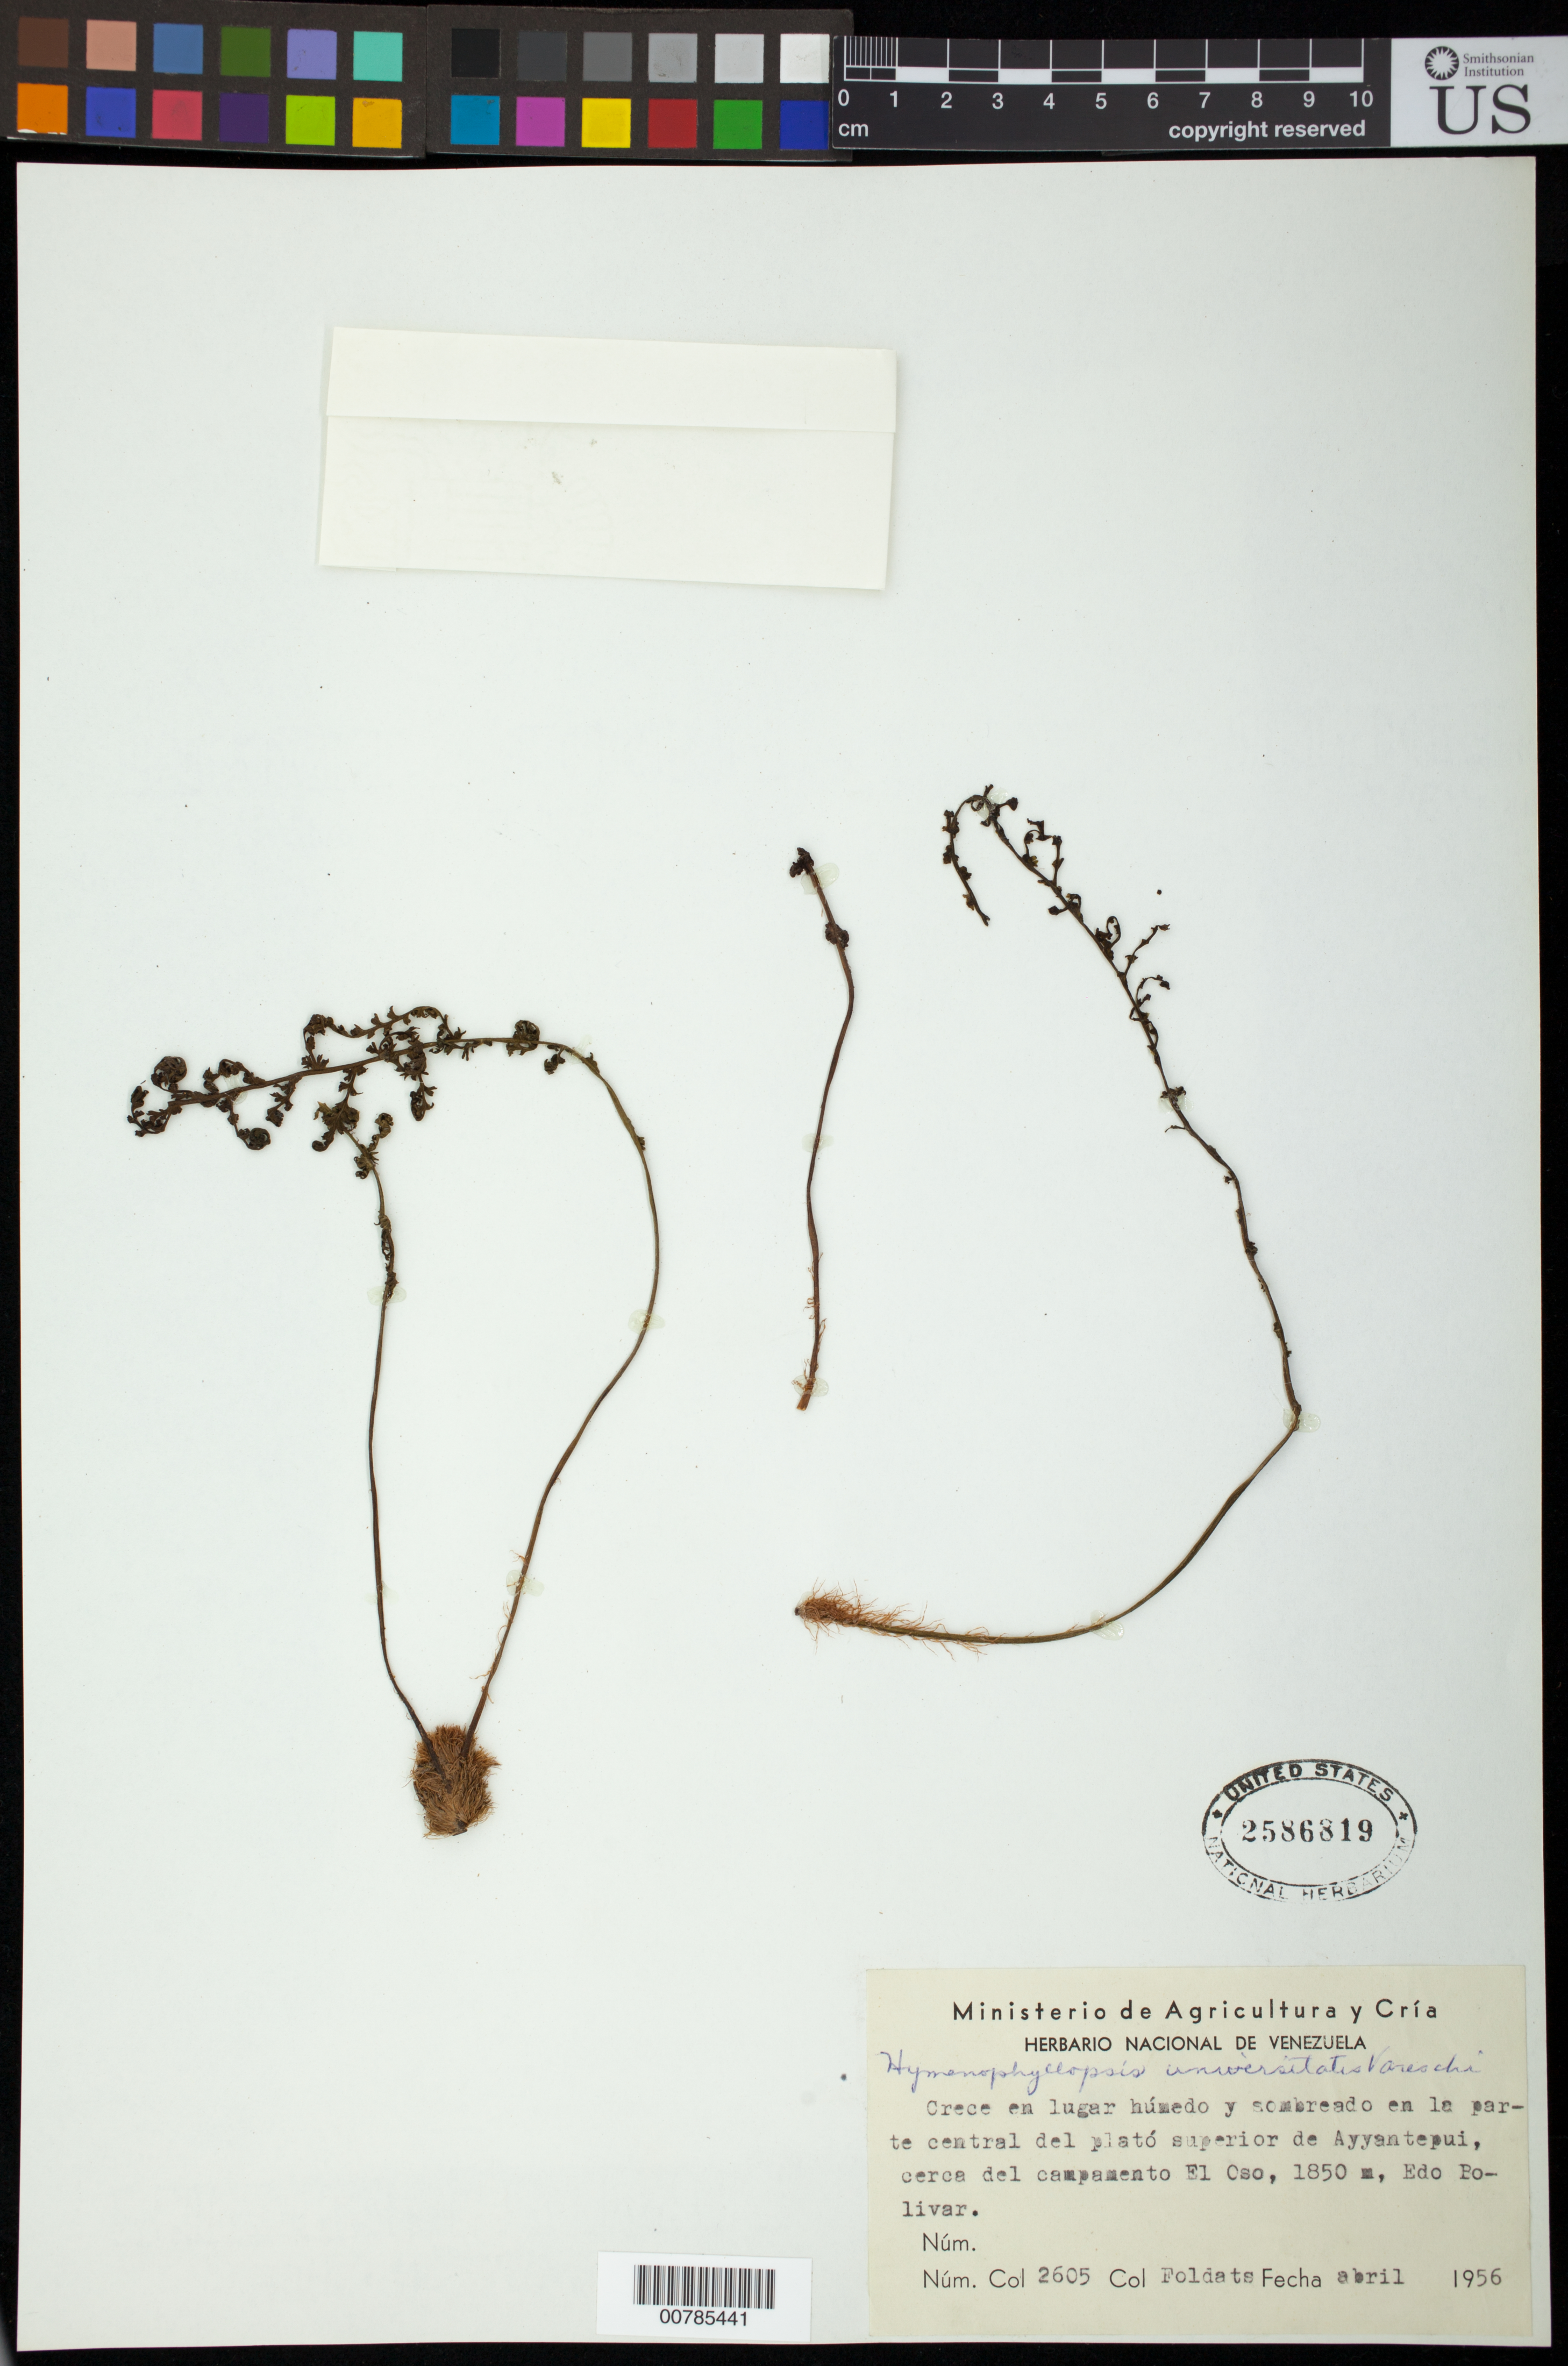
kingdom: Plantae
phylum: Tracheophyta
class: Polypodiopsida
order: Cyatheales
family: Cyatheaceae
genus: Cyathea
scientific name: Cyathea universitatis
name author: (Vareschi) Christenh.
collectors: E. Foldats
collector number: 2605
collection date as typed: Apr-56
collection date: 1956-04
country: Venezuela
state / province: Bolívar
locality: Auyan-tepuí, El Oxo camp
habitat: Crece en lugar humedo y sombreado en la parte dentral del plato superior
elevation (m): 1850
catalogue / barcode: US 2586819